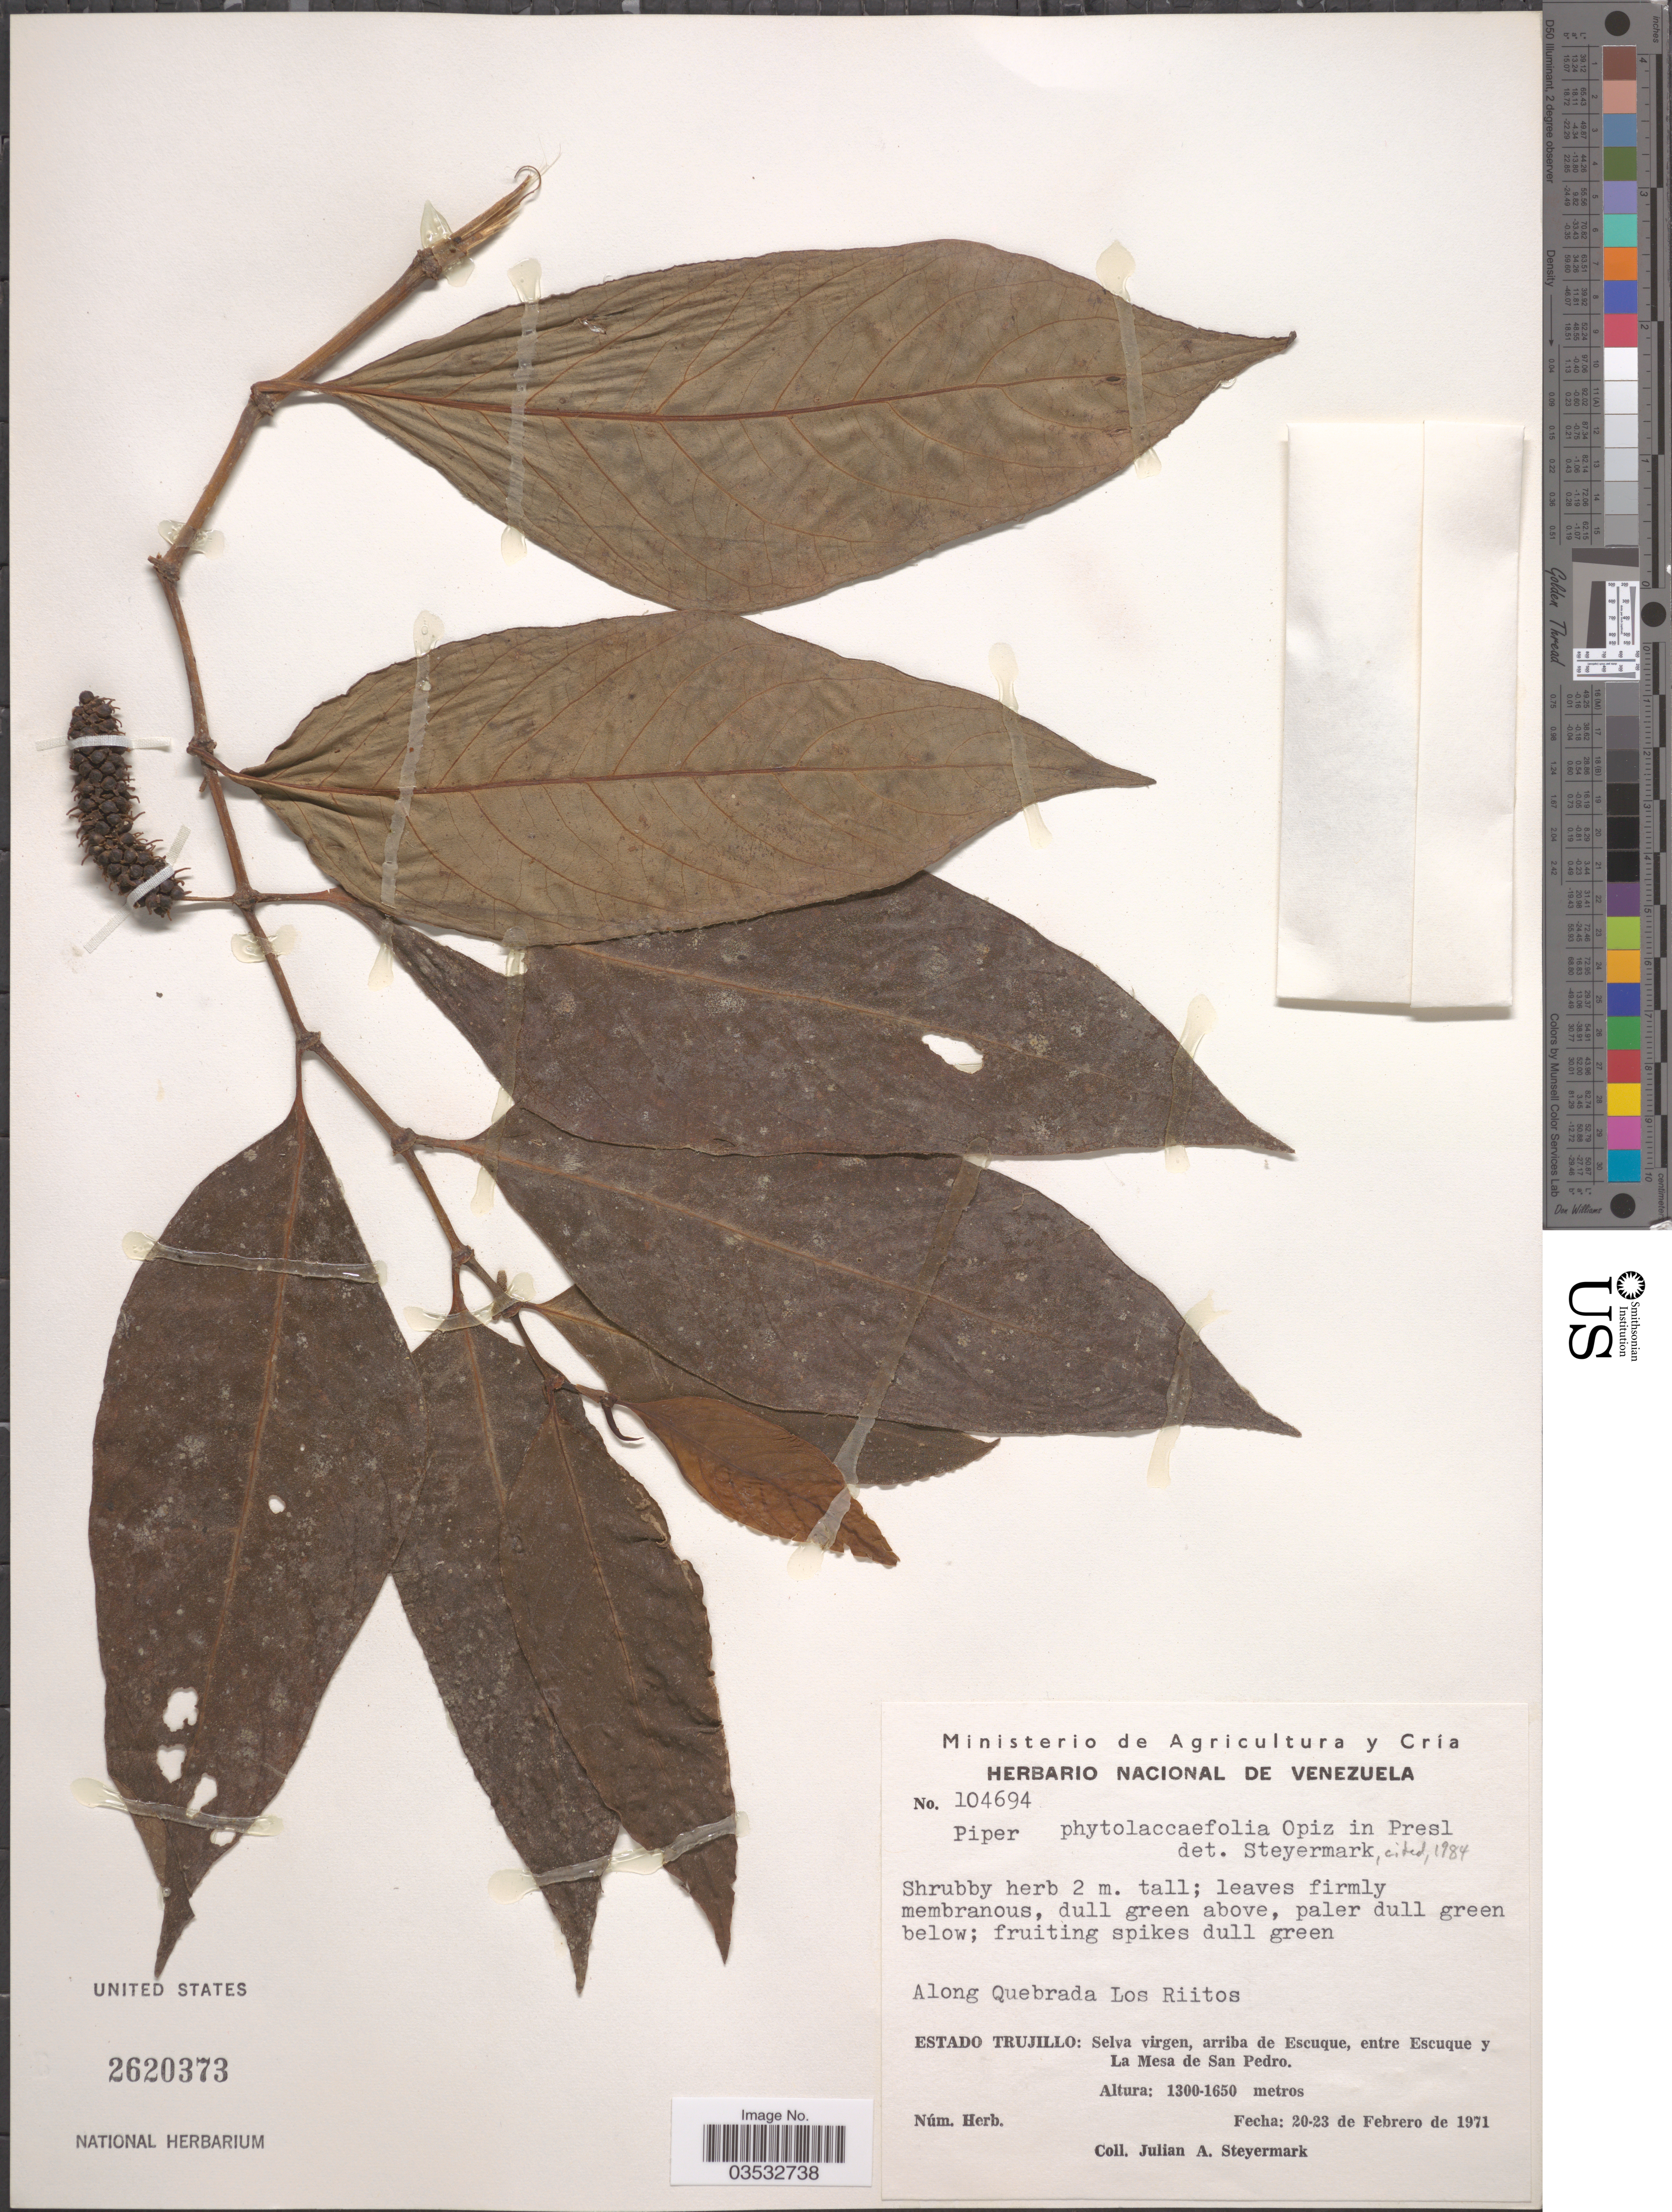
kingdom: Plantae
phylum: Tracheophyta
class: Magnoliopsida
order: Piperales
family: Piperaceae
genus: Piper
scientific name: Piper phytolaccifolium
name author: Opiz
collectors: J. Steyermark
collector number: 104694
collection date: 1971-02-20/1971-02-23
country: Venezuela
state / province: Trujillo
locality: Along Quebrada Los Riitos. Selva virgen, arriba de Escuque, entre Escuque y La Mesa de San Pedro.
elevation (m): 1300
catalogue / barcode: US 2620373